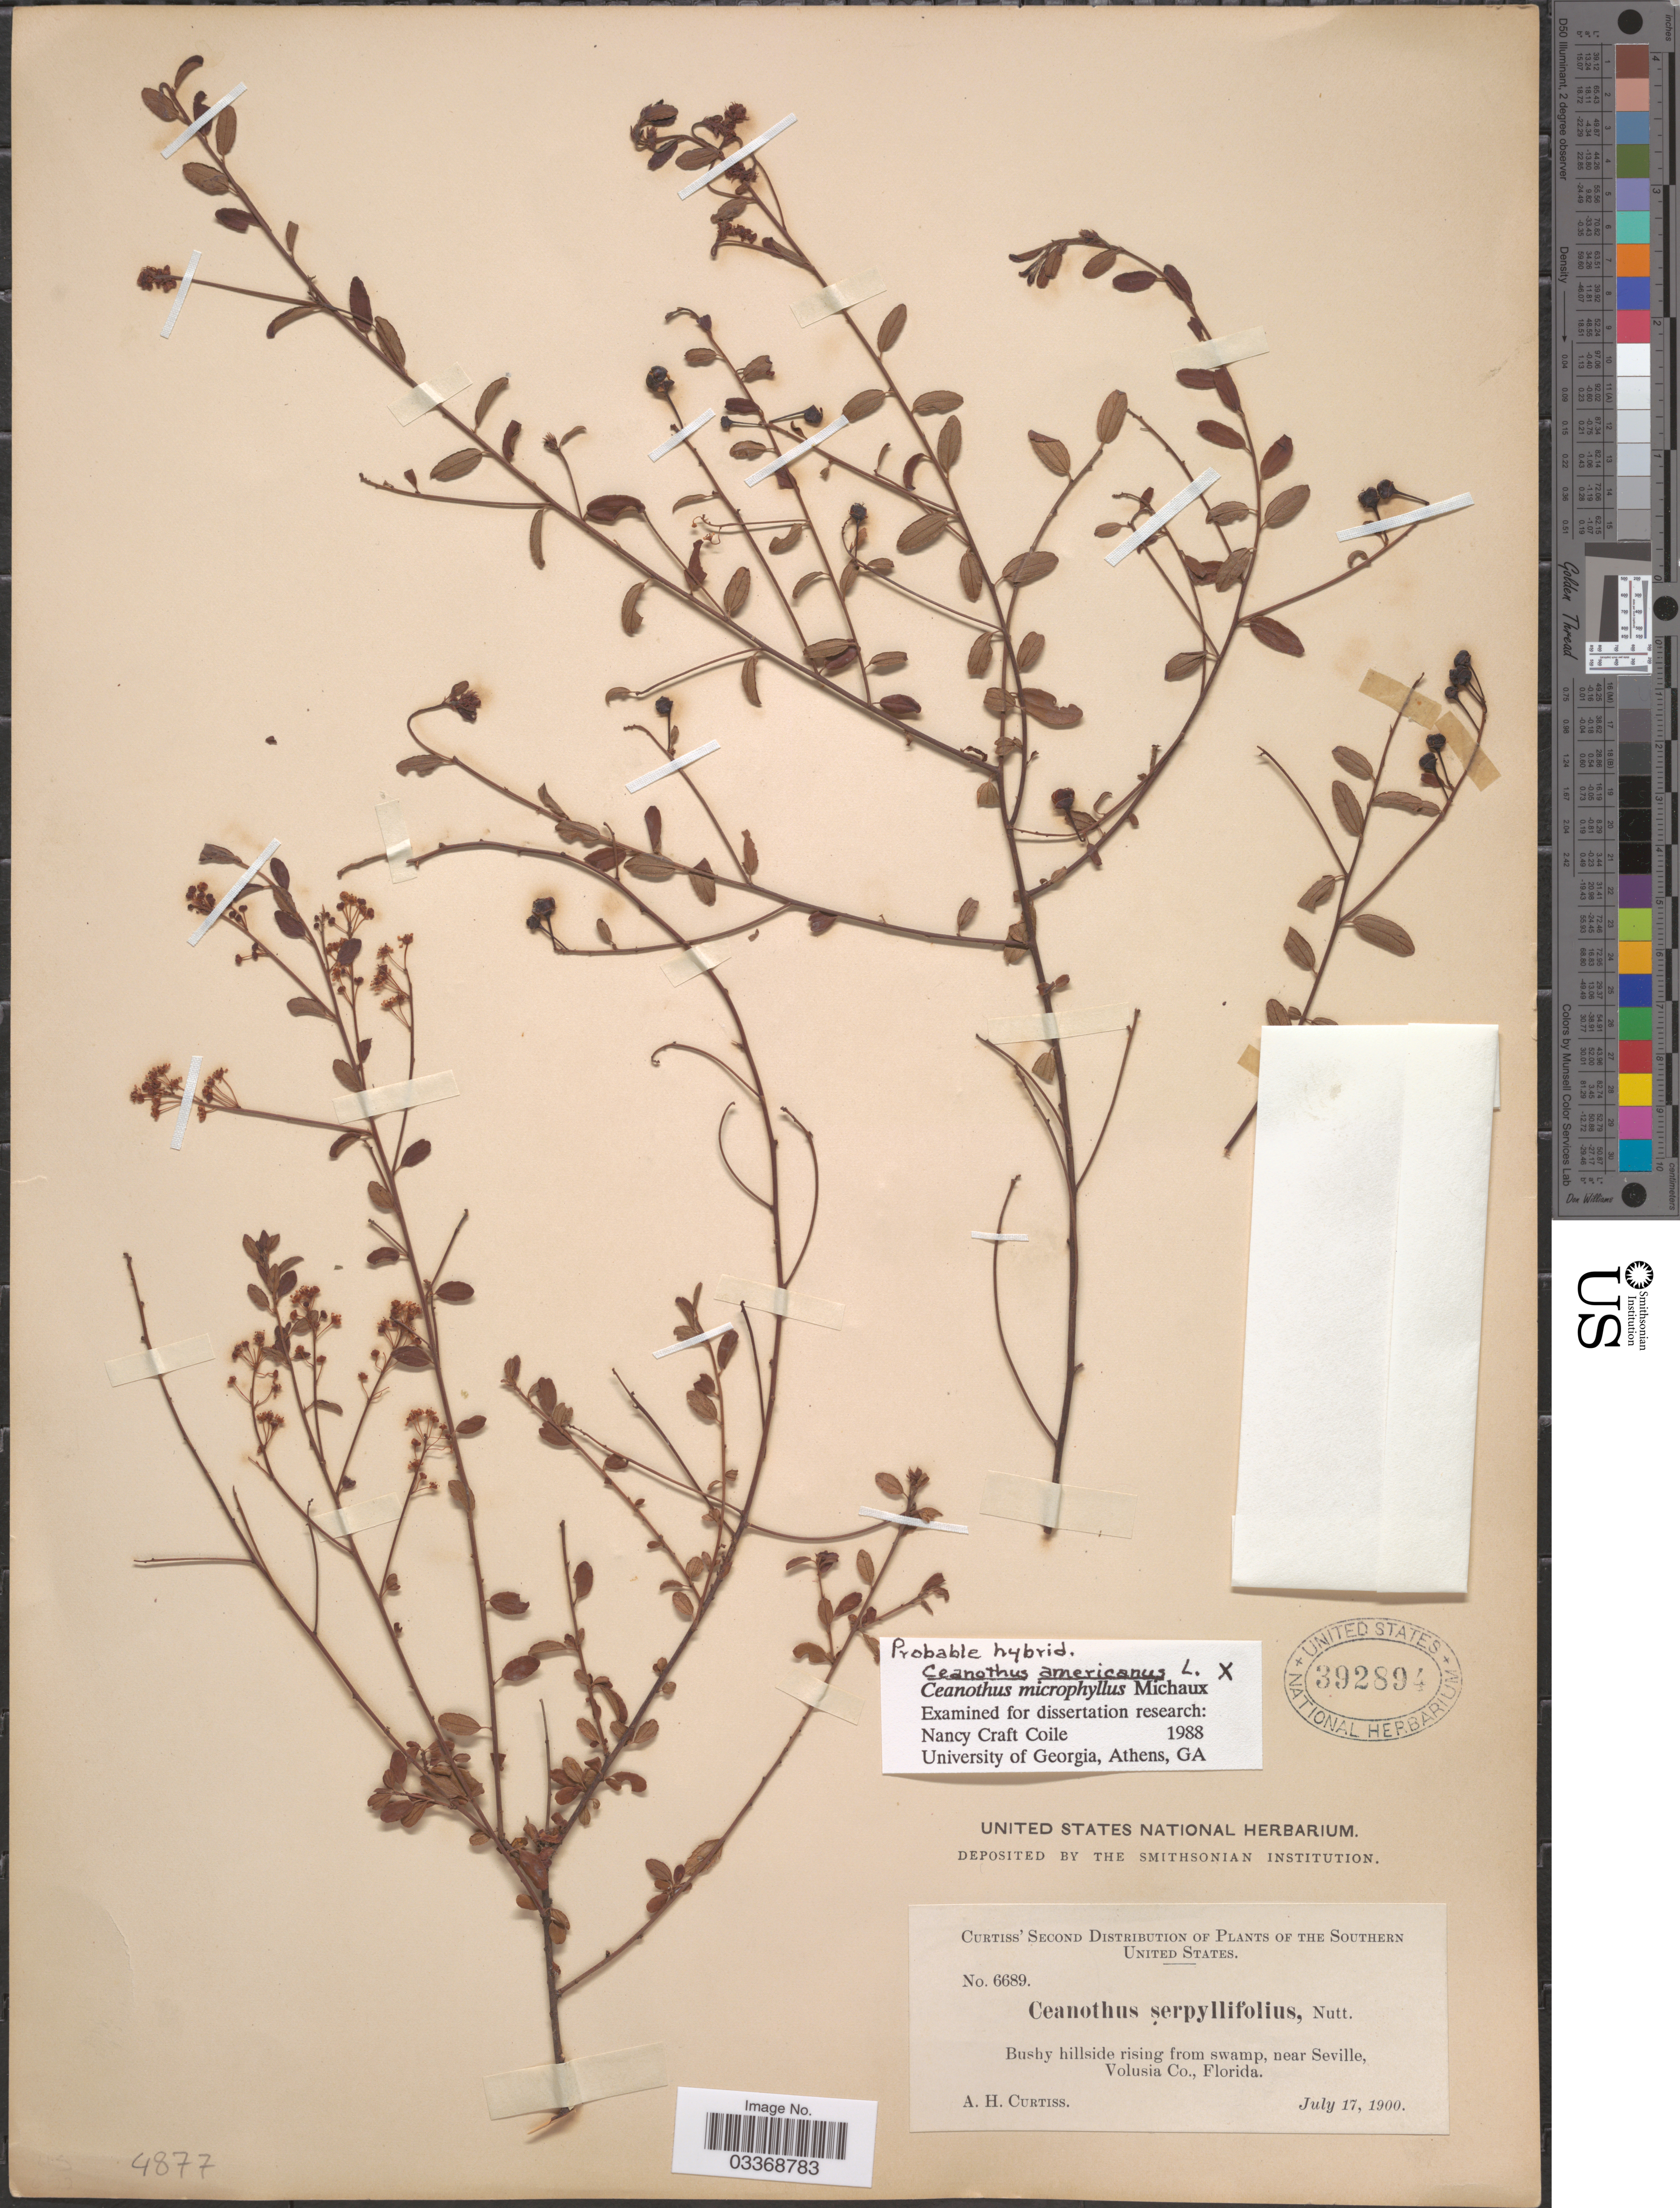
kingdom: Plantae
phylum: Tracheophyta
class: Magnoliopsida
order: Rosales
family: Rhamnaceae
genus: Ceanothus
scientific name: Ceanothus americanus x C. microphyllus Michx.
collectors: A. H. Curtiss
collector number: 6689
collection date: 1900-07-17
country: United States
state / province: Florida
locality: Southern United States. Near Seville, Volusia Co.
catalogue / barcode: US 392894